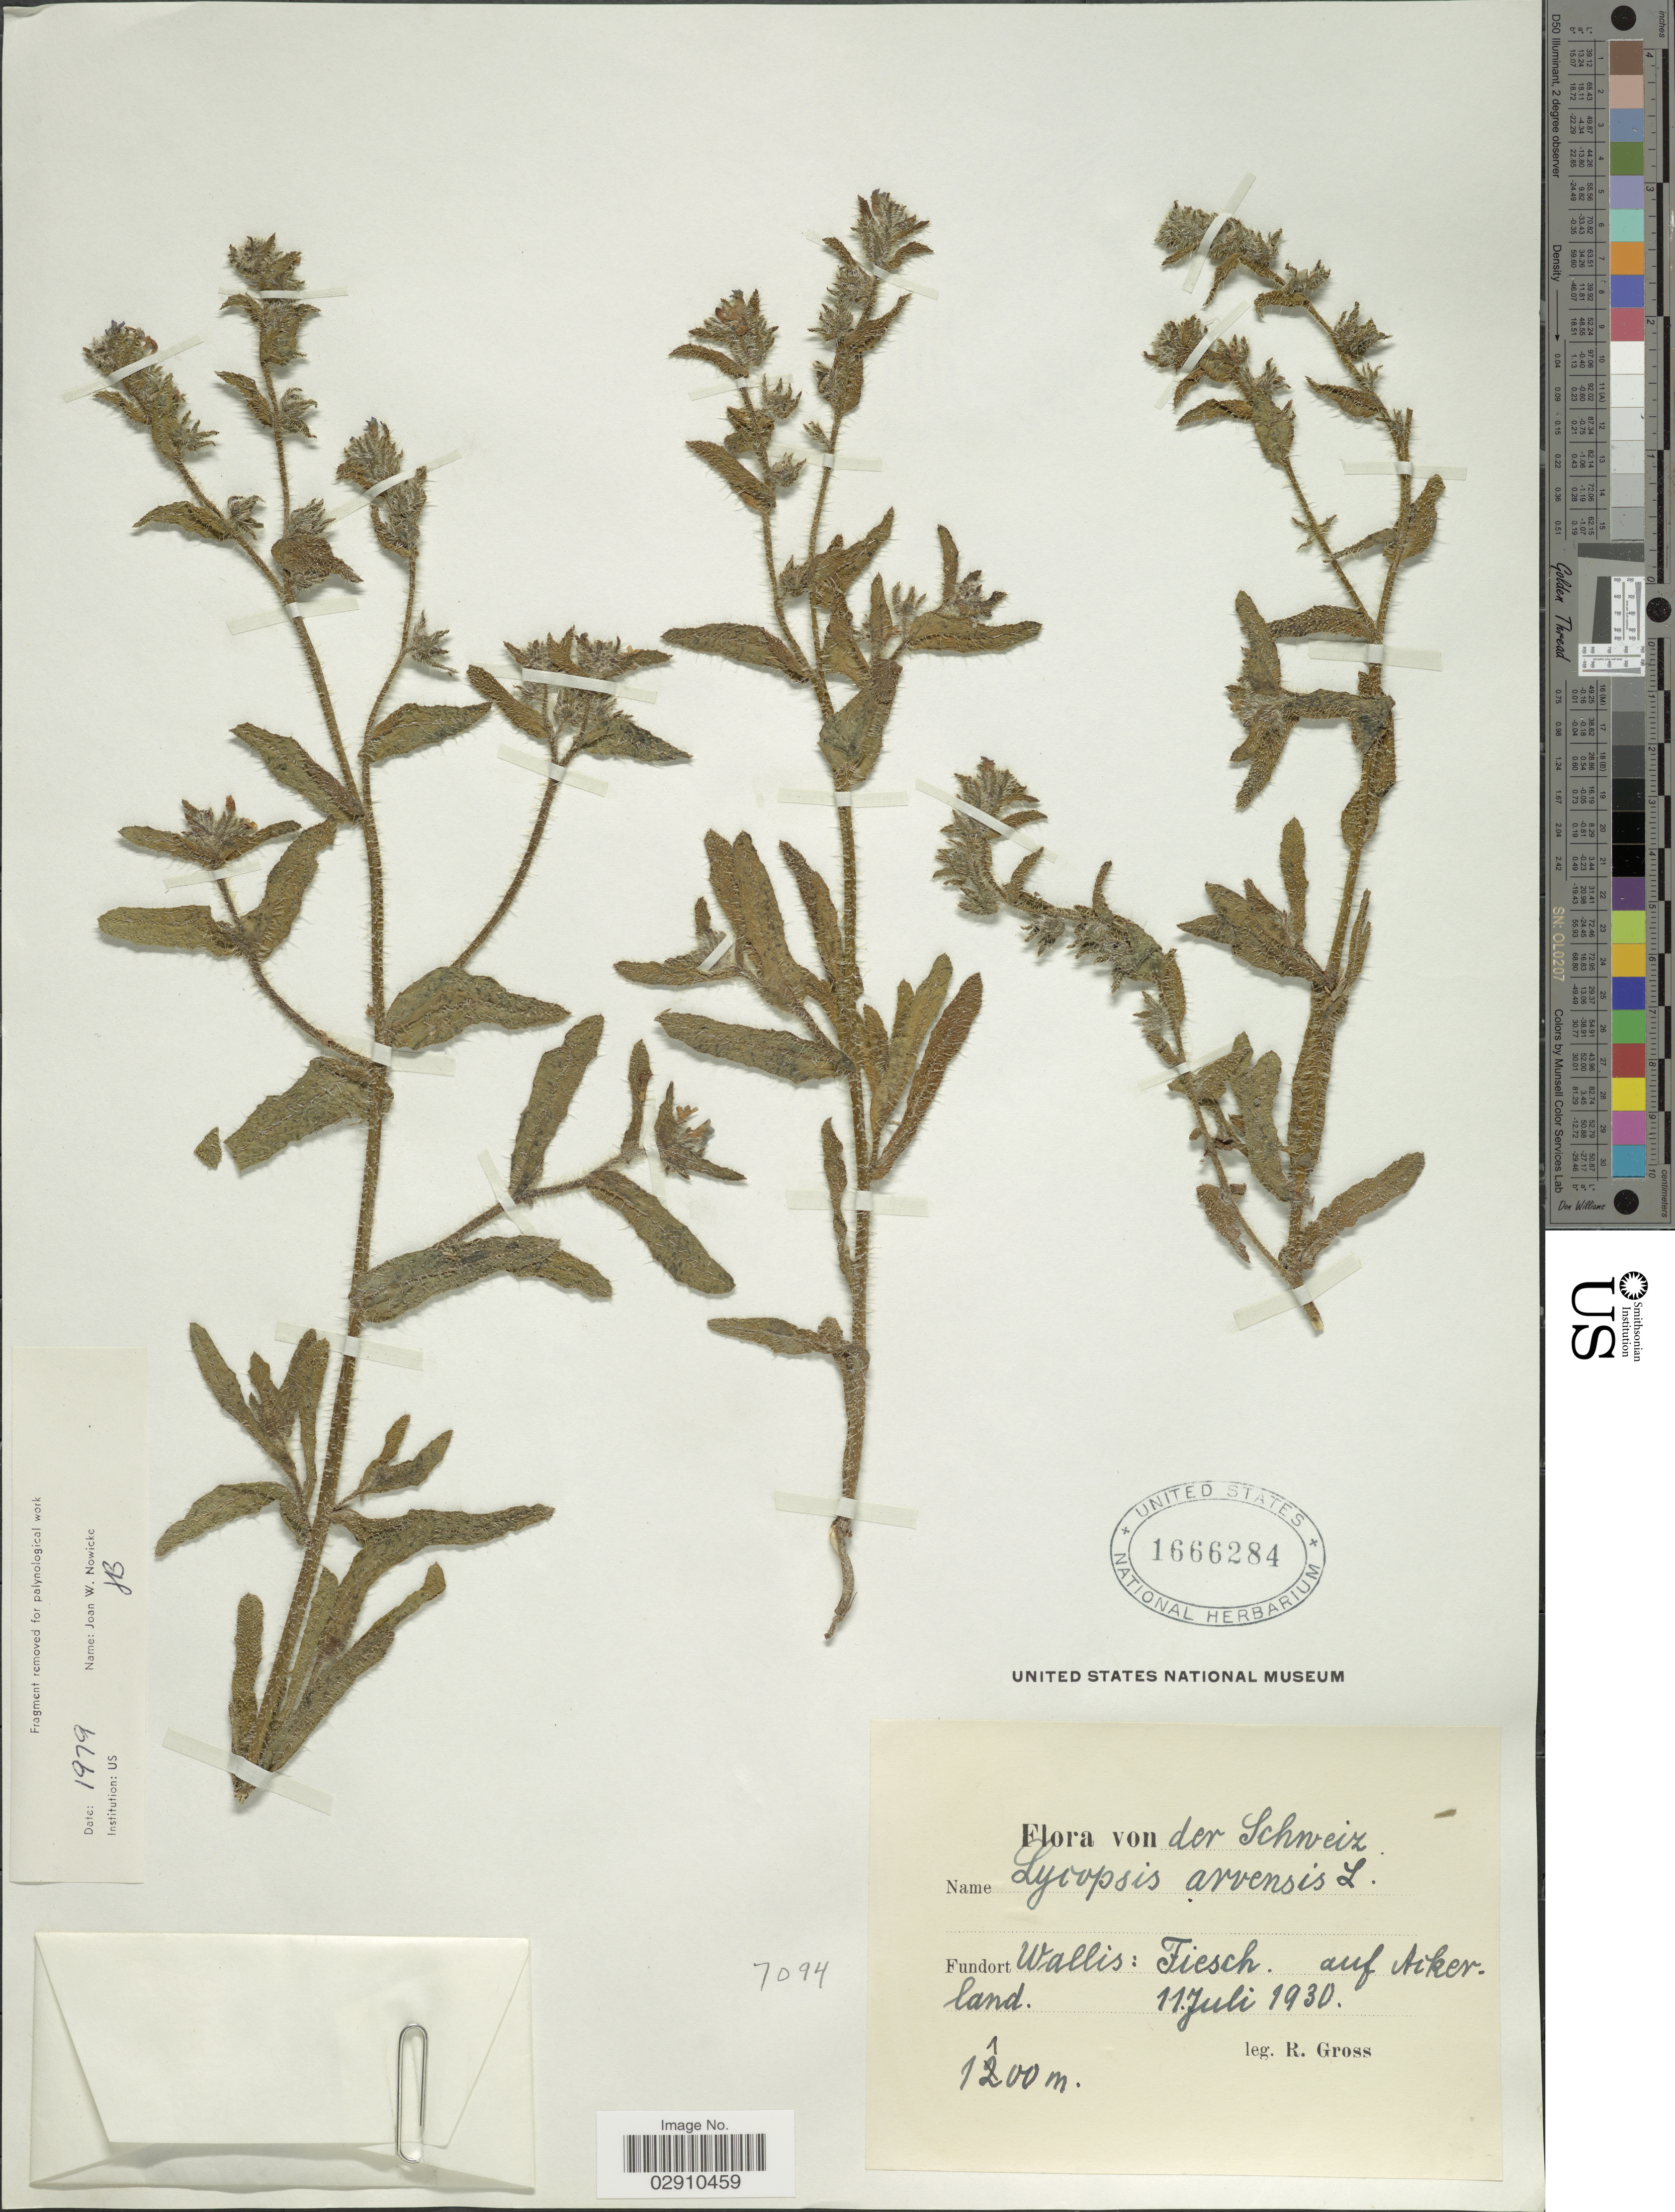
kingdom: Plantae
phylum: Tracheophyta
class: Magnoliopsida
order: Boraginales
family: Boraginaceae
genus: Lycopsis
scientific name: Lycopsis arvensis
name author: L.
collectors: R. Gross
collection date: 1930-07-11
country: Switzerland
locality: Wallis: Fiesch, auf Aikerland.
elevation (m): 1100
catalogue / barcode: US 1666284